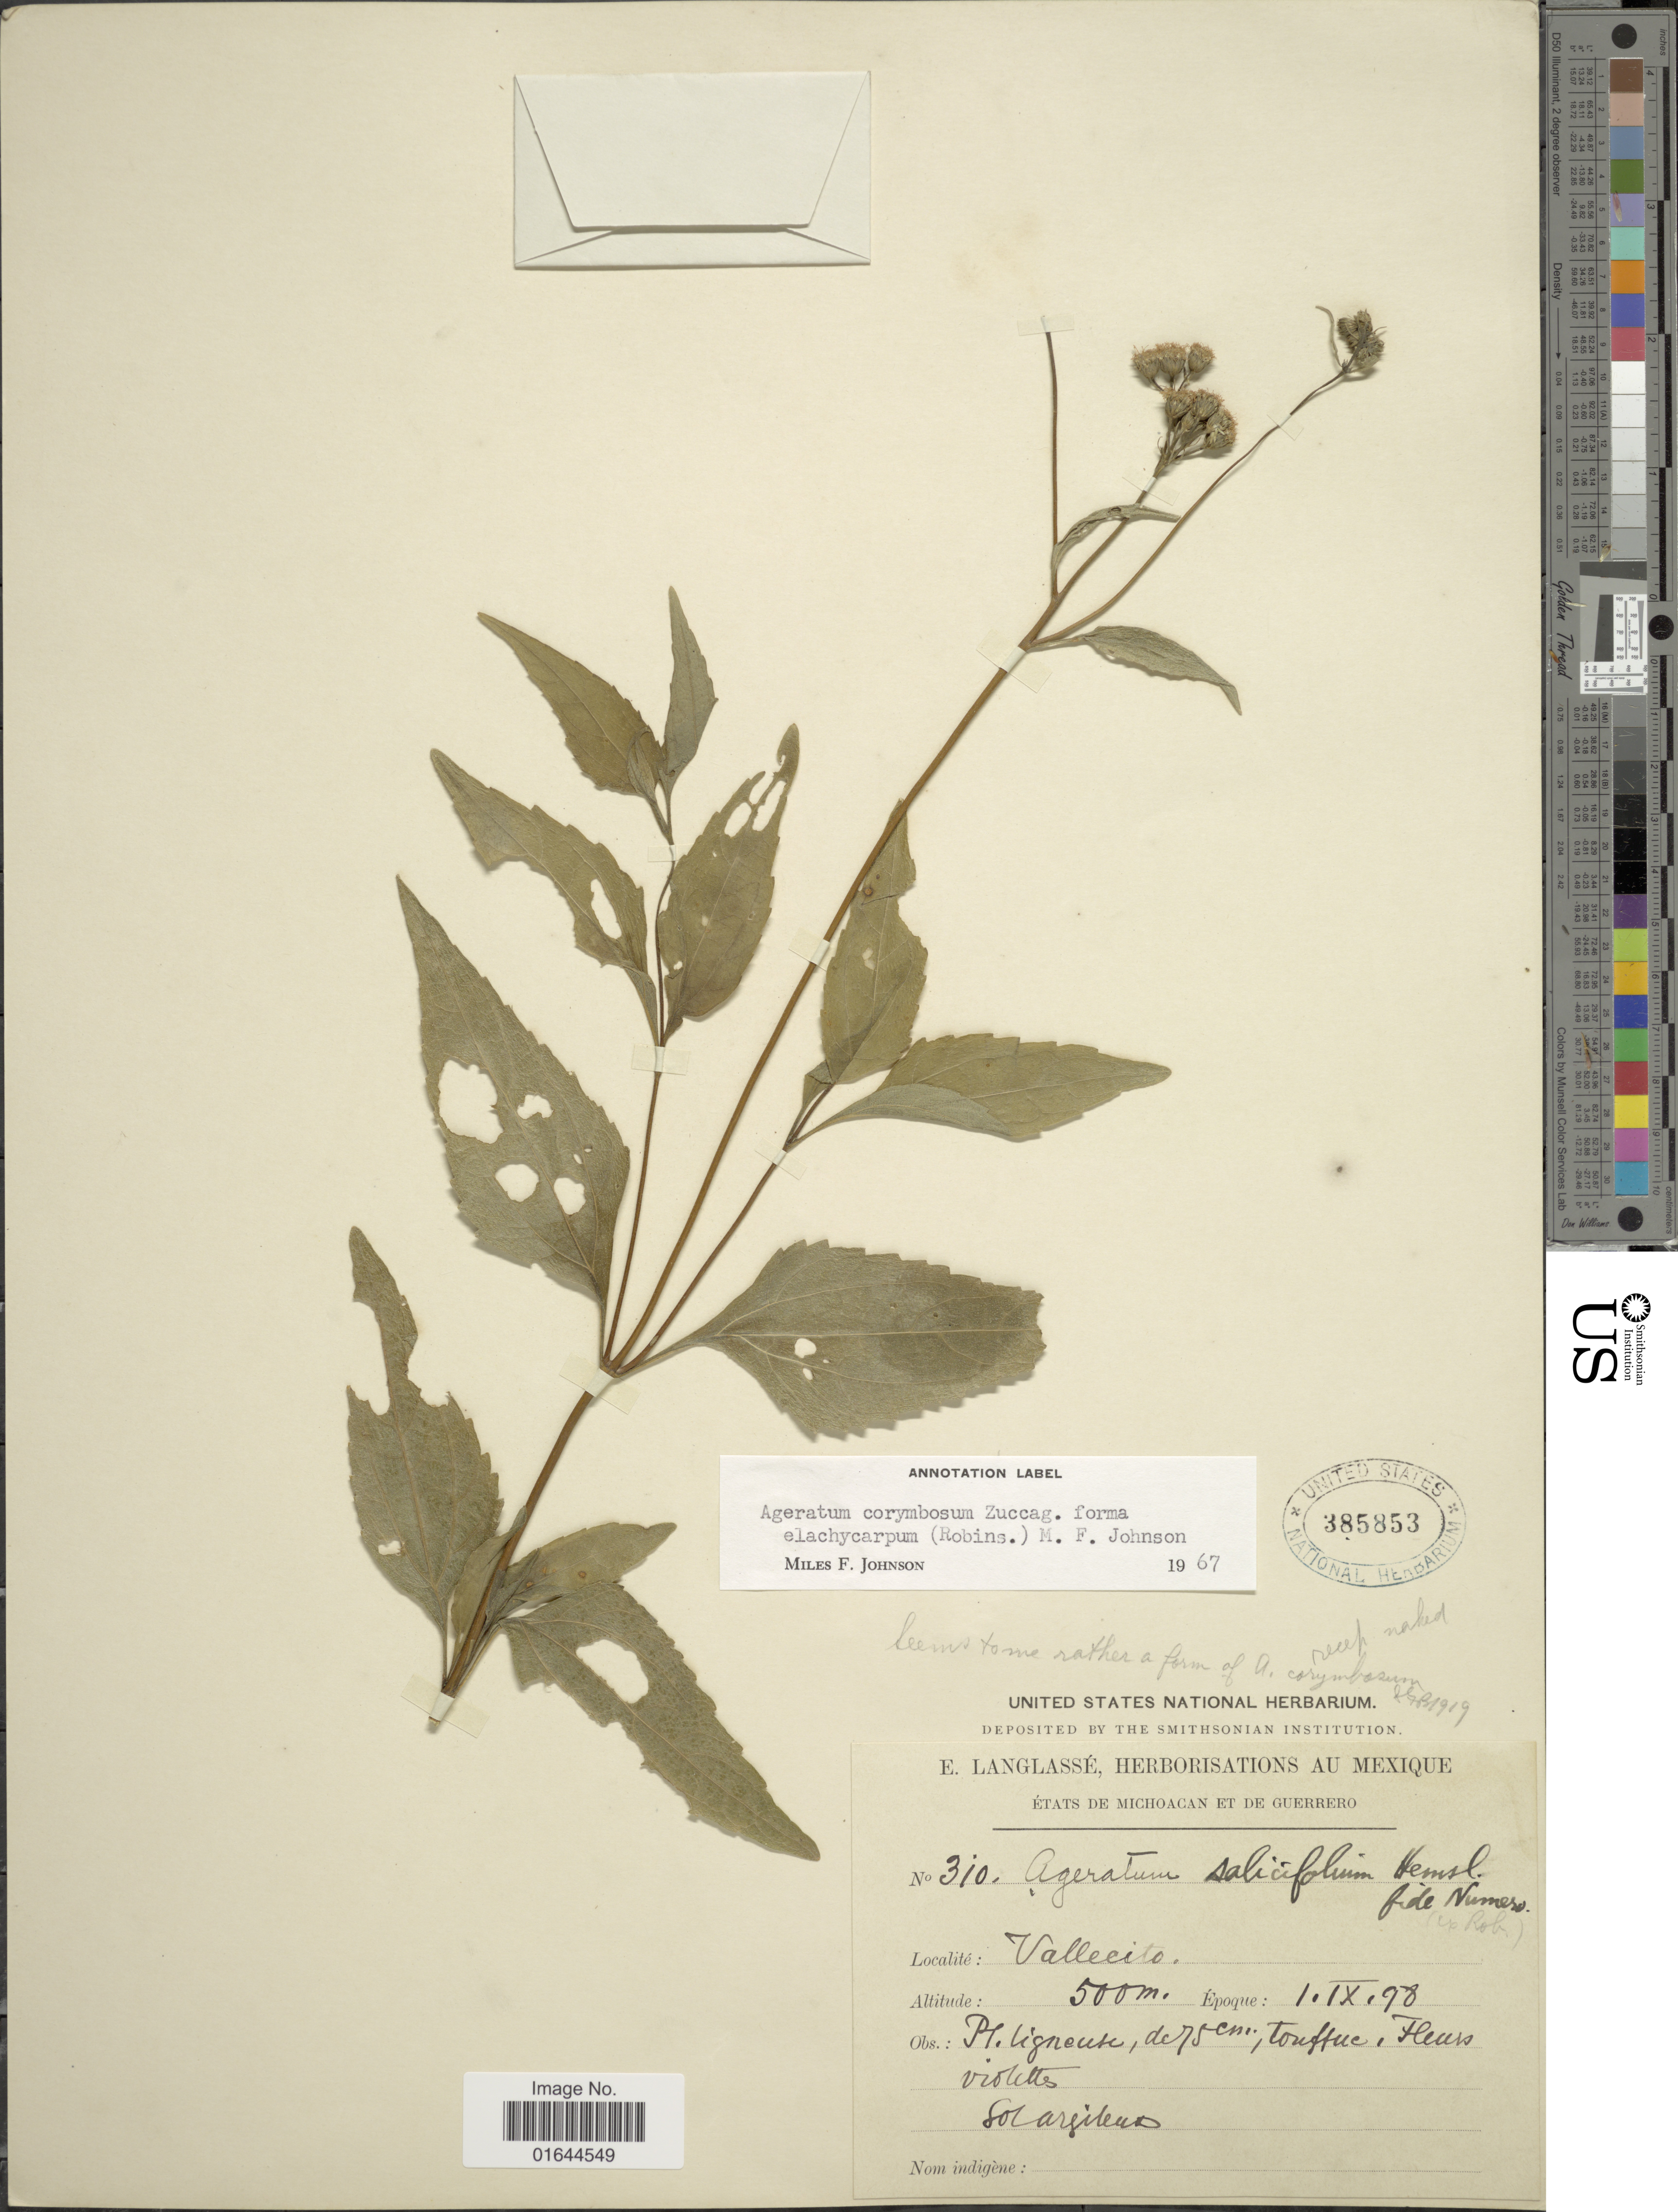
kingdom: Plantae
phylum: Tracheophyta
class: Magnoliopsida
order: Asterales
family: Asteraceae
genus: Ageratum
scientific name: Ageratum corymbosum f. elachycarpum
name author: (B.L. Rob.) M.F. Johnson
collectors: E. Langlassé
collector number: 310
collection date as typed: Transcribed d/m/y: 1/9/98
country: Mexico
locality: Etatse de Michoacan et de Guerrero. Vallecito.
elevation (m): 500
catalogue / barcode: US 385853